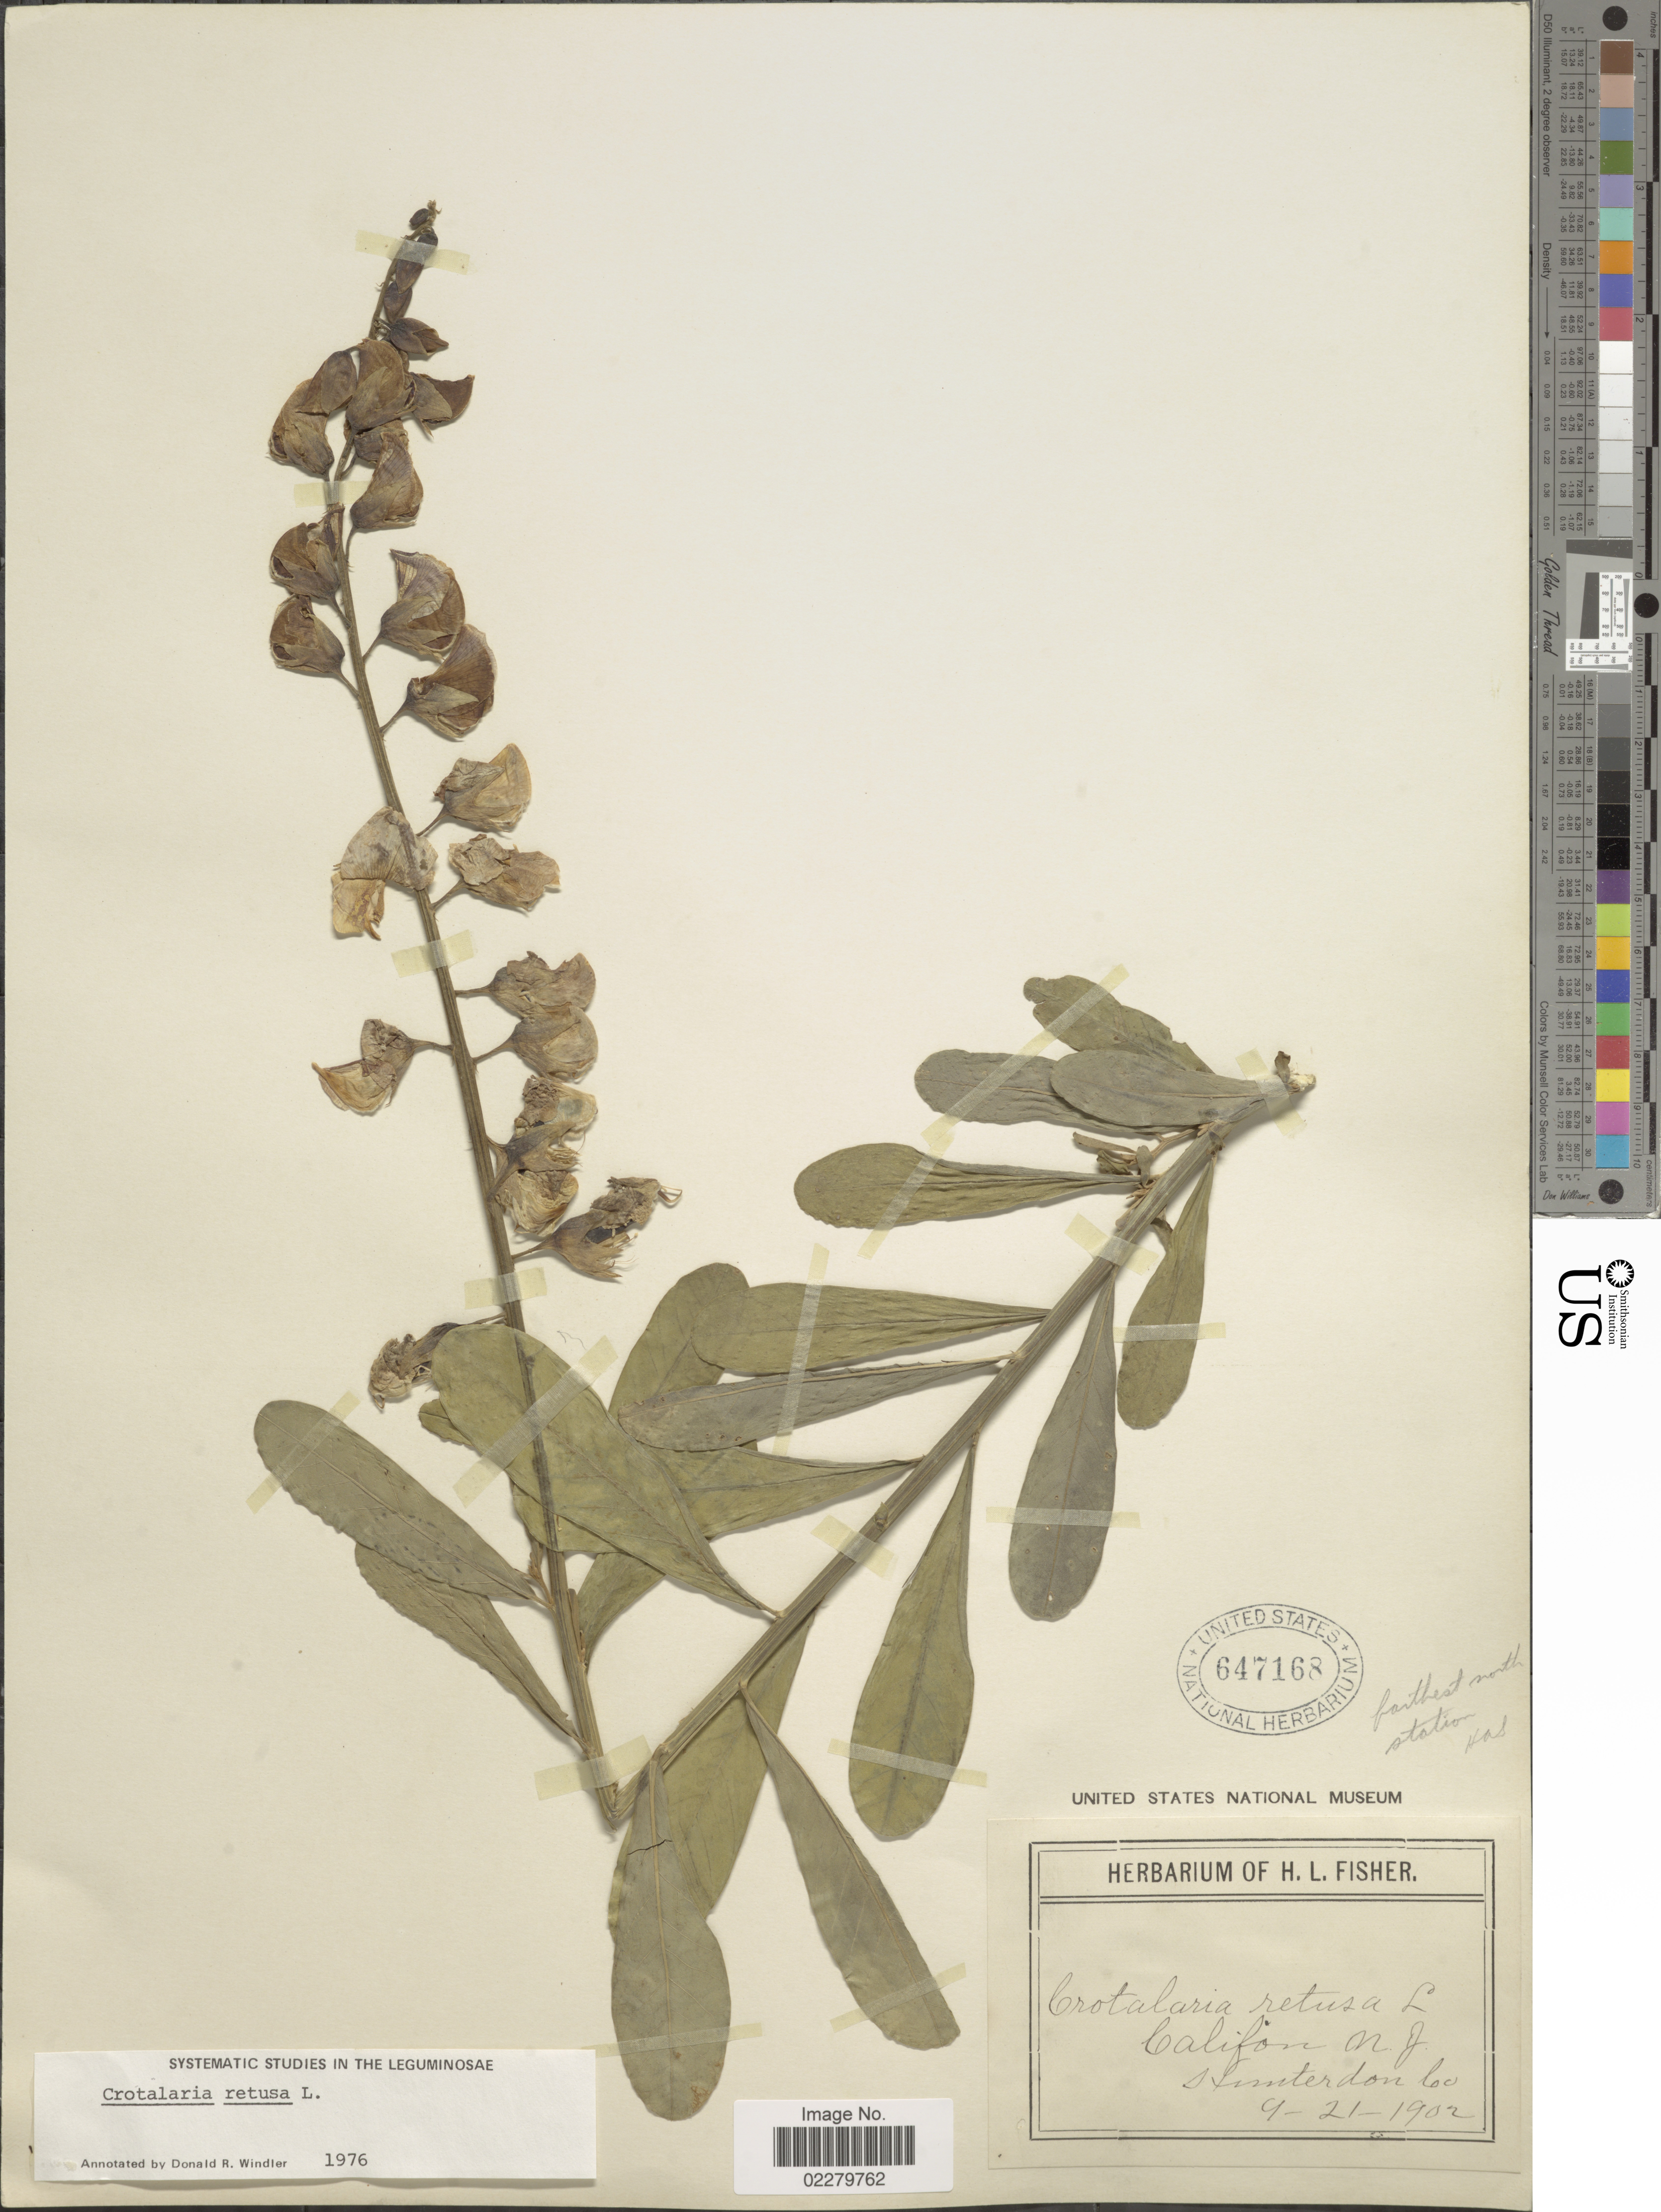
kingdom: Plantae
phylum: Tracheophyta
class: Magnoliopsida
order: Fabales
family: Fabaceae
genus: Crotalaria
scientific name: Crotalaria retusa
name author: L.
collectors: ex herb. of H. L. Fisher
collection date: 1902-09-21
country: United States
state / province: New Jersey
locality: Califon N.J. Stimterdon Co.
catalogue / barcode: US 647168